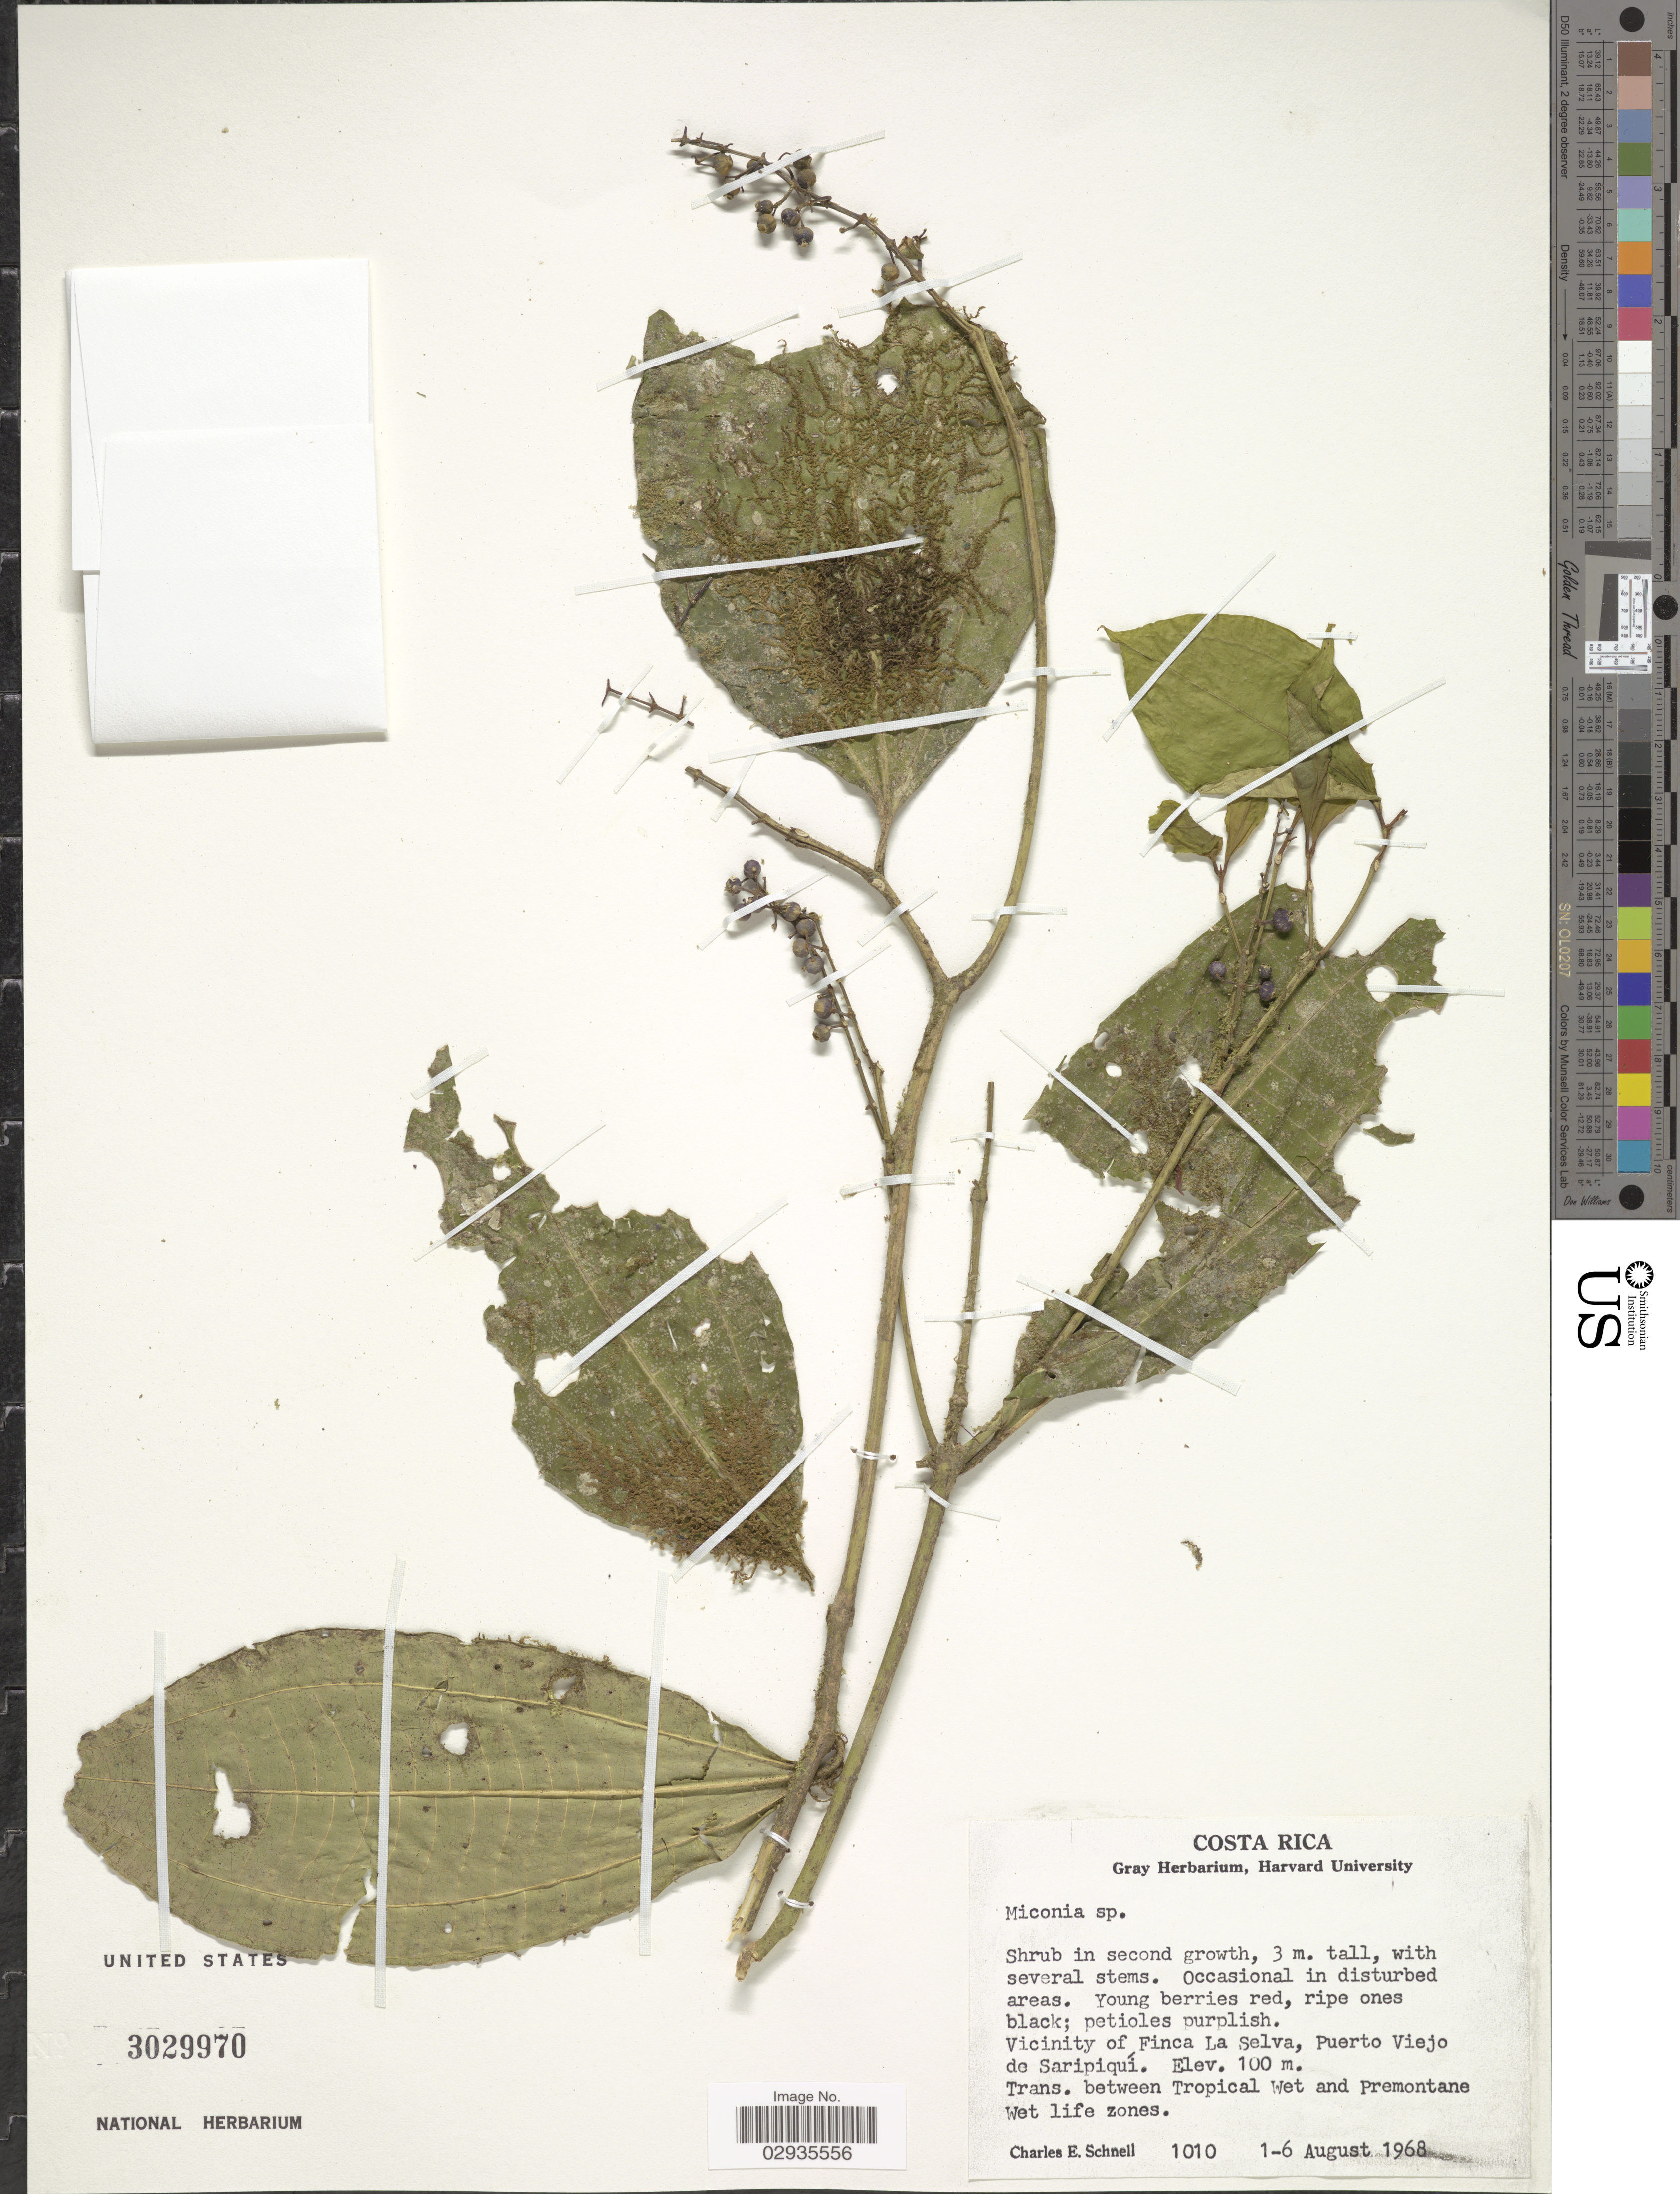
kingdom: Plantae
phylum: Tracheophyta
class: Magnoliopsida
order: Myrtales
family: Melastomataceae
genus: Miconia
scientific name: Miconia sp.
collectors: C. Schnell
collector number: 1010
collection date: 1968-08-01/1968-08-06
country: Costa Rica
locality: Vicinity of Finca La Selva, Puerto Viejo de Saripiquí, Trans. between Tropical Wet and Premontane Wet life zones.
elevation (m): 100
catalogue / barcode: US 3029970